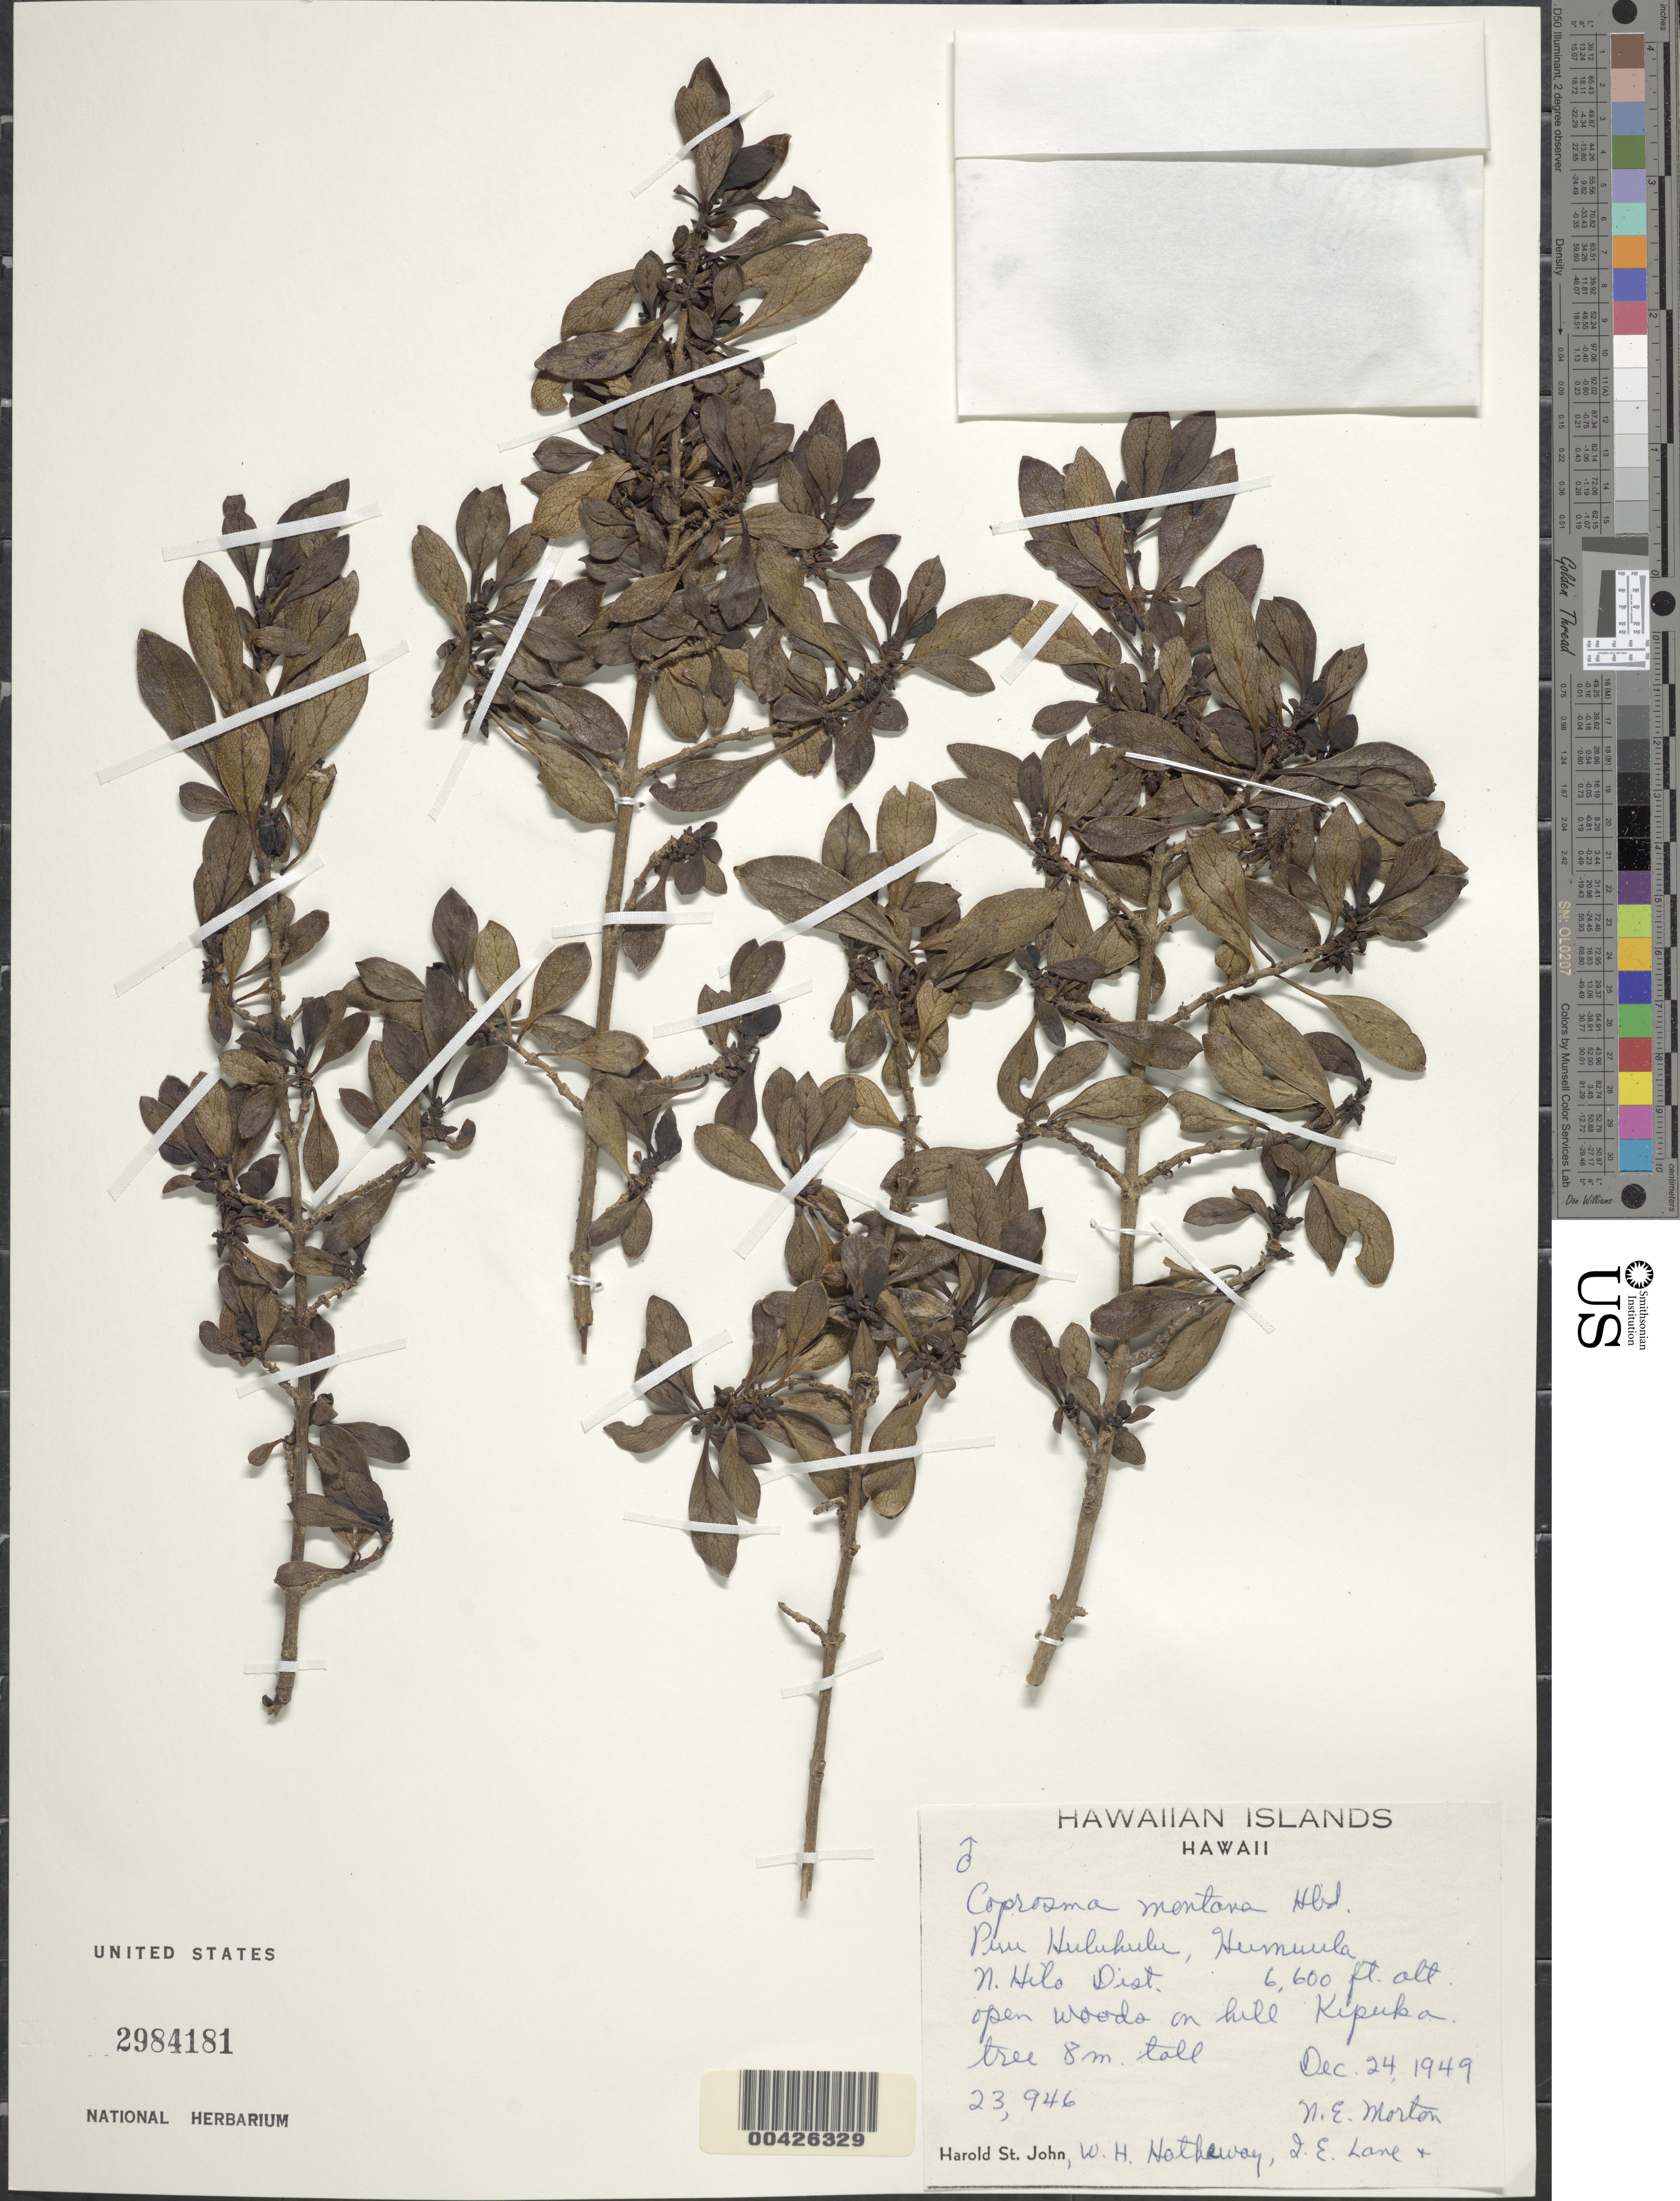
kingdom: Plantae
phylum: Tracheophyta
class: Magnoliopsida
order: Gentianales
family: Rubiaceae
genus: Coprosma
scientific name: Coprosma montana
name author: Hillebr.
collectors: H. St. John, W. H. Hatheway, L. E. Lane & N. E. Morton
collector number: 23946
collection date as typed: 24 Dec 1949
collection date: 1949-12-24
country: United States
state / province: Hawaii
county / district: Hawaii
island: Hawaii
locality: Puu Hulukulu, Humuula N Hilo District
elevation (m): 2012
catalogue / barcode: US 2984181